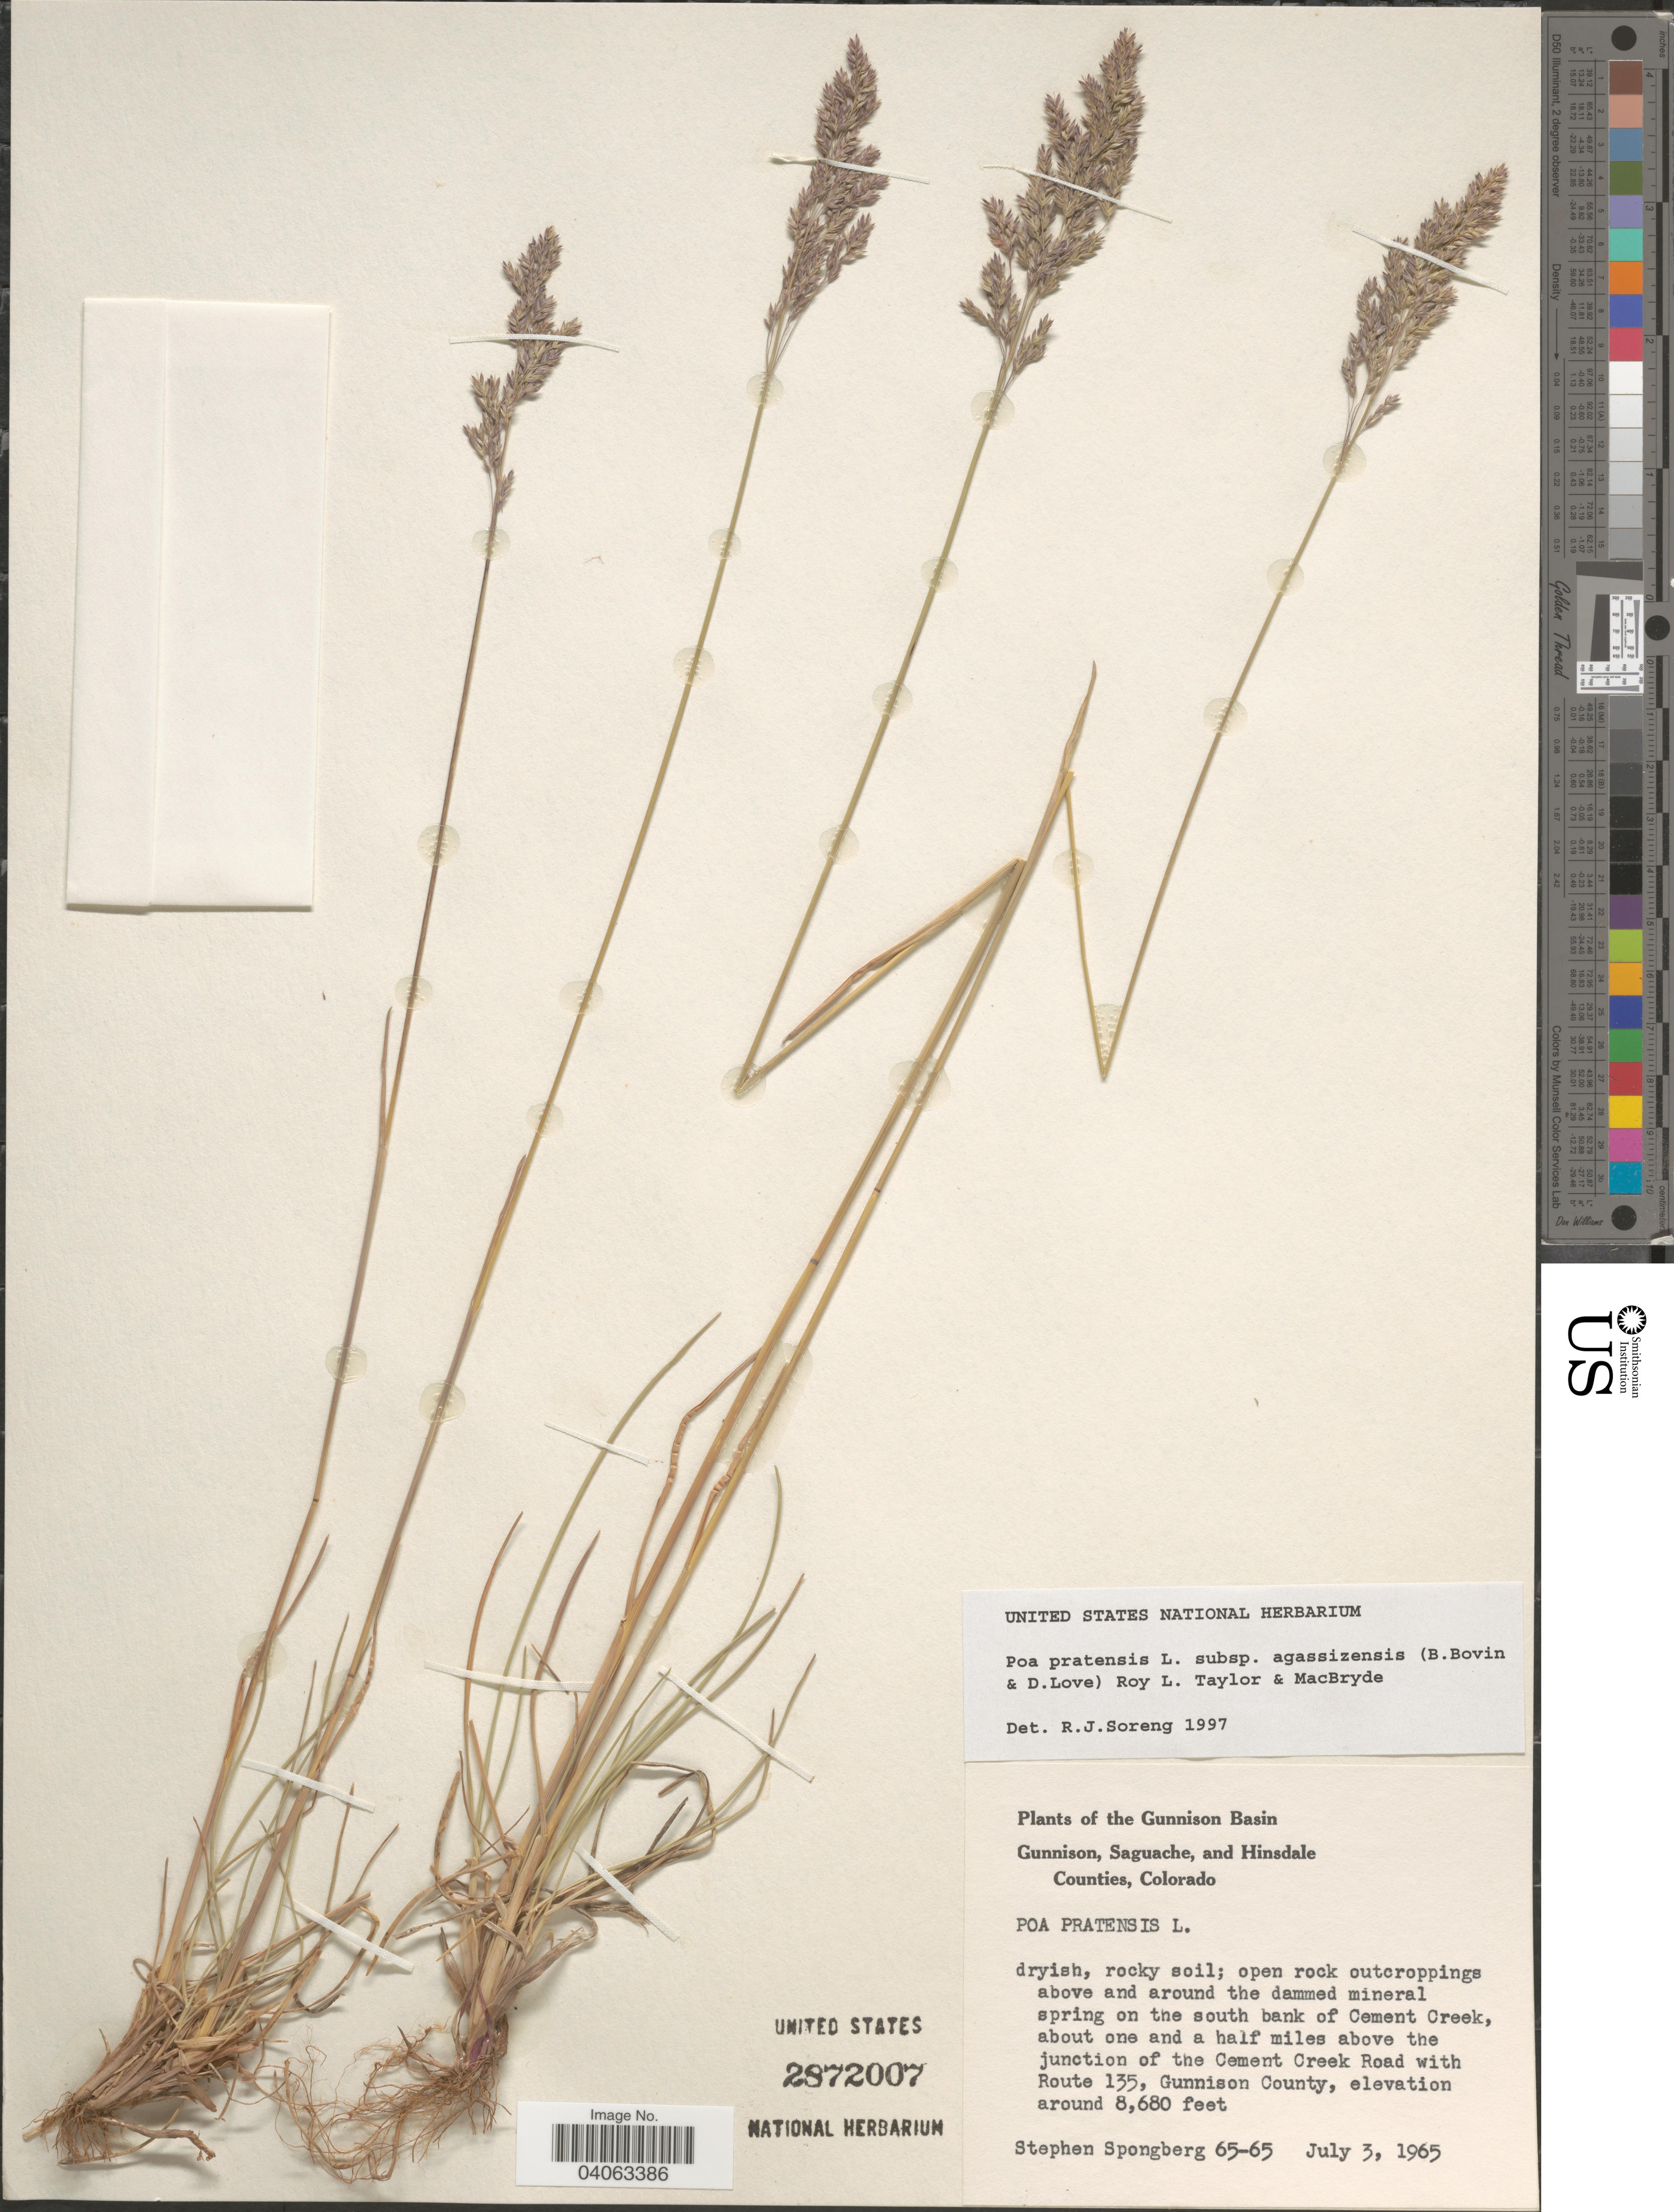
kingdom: Plantae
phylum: Tracheophyta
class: Liliopsida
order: Poales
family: Poaceae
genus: Poa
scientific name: Poa pratensis subsp. agassizensis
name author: (B. Boivin & D. Löve) Roy L. Taylor & MacBryde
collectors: S. A.Spongberg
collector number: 65-65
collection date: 1965-07-03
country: United States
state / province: Colorado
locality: The Gunnison Basin. Open rock outcroppings above and around the dammed mineral spring on the south bank of Cement Creek, about one and a half miles above the junction of the Cement Creek Road with Route 135, Gunnison County.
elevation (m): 2646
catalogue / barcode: US 2872007